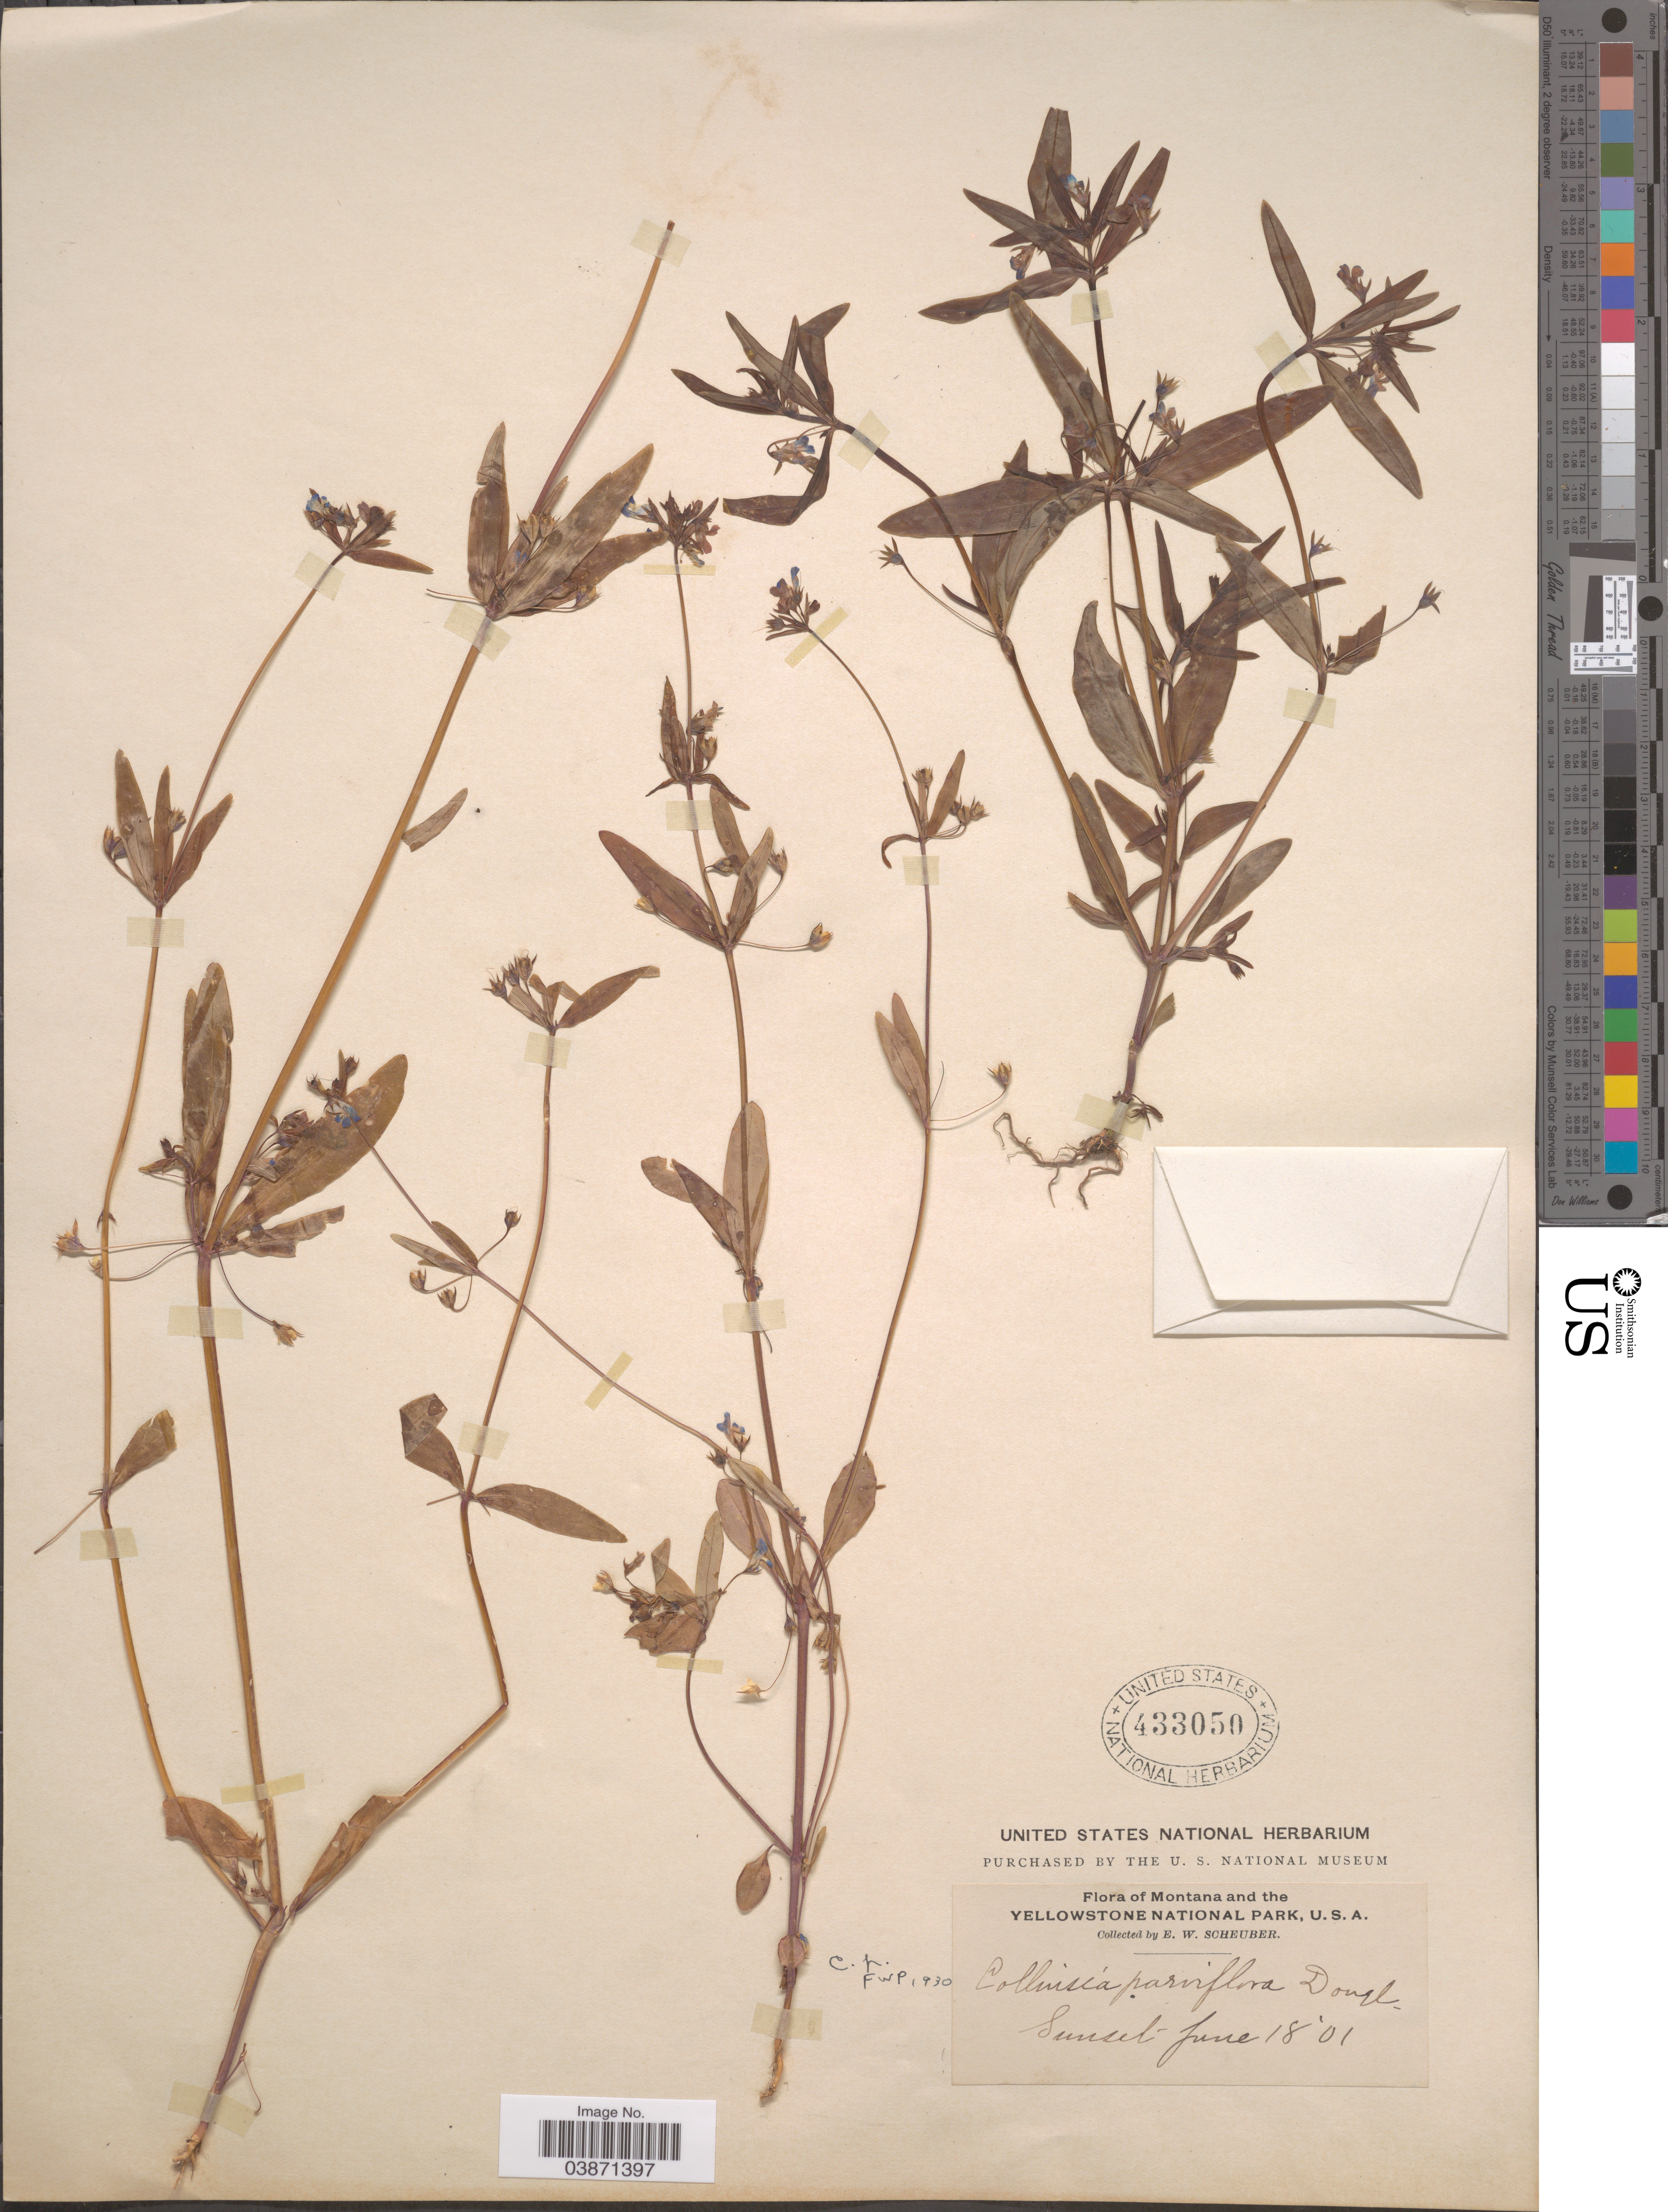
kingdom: Plantae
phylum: Tracheophyta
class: Magnoliopsida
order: Lamiales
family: Plantaginaceae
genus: Collinsia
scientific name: Collinsia parviflora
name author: Douglas ex Lindl.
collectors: E. Scheuber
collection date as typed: Transcribed d/m/y: 18/6/1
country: United States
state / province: Montana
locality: The Yellowstone National Park. Sunset.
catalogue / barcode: US 433050